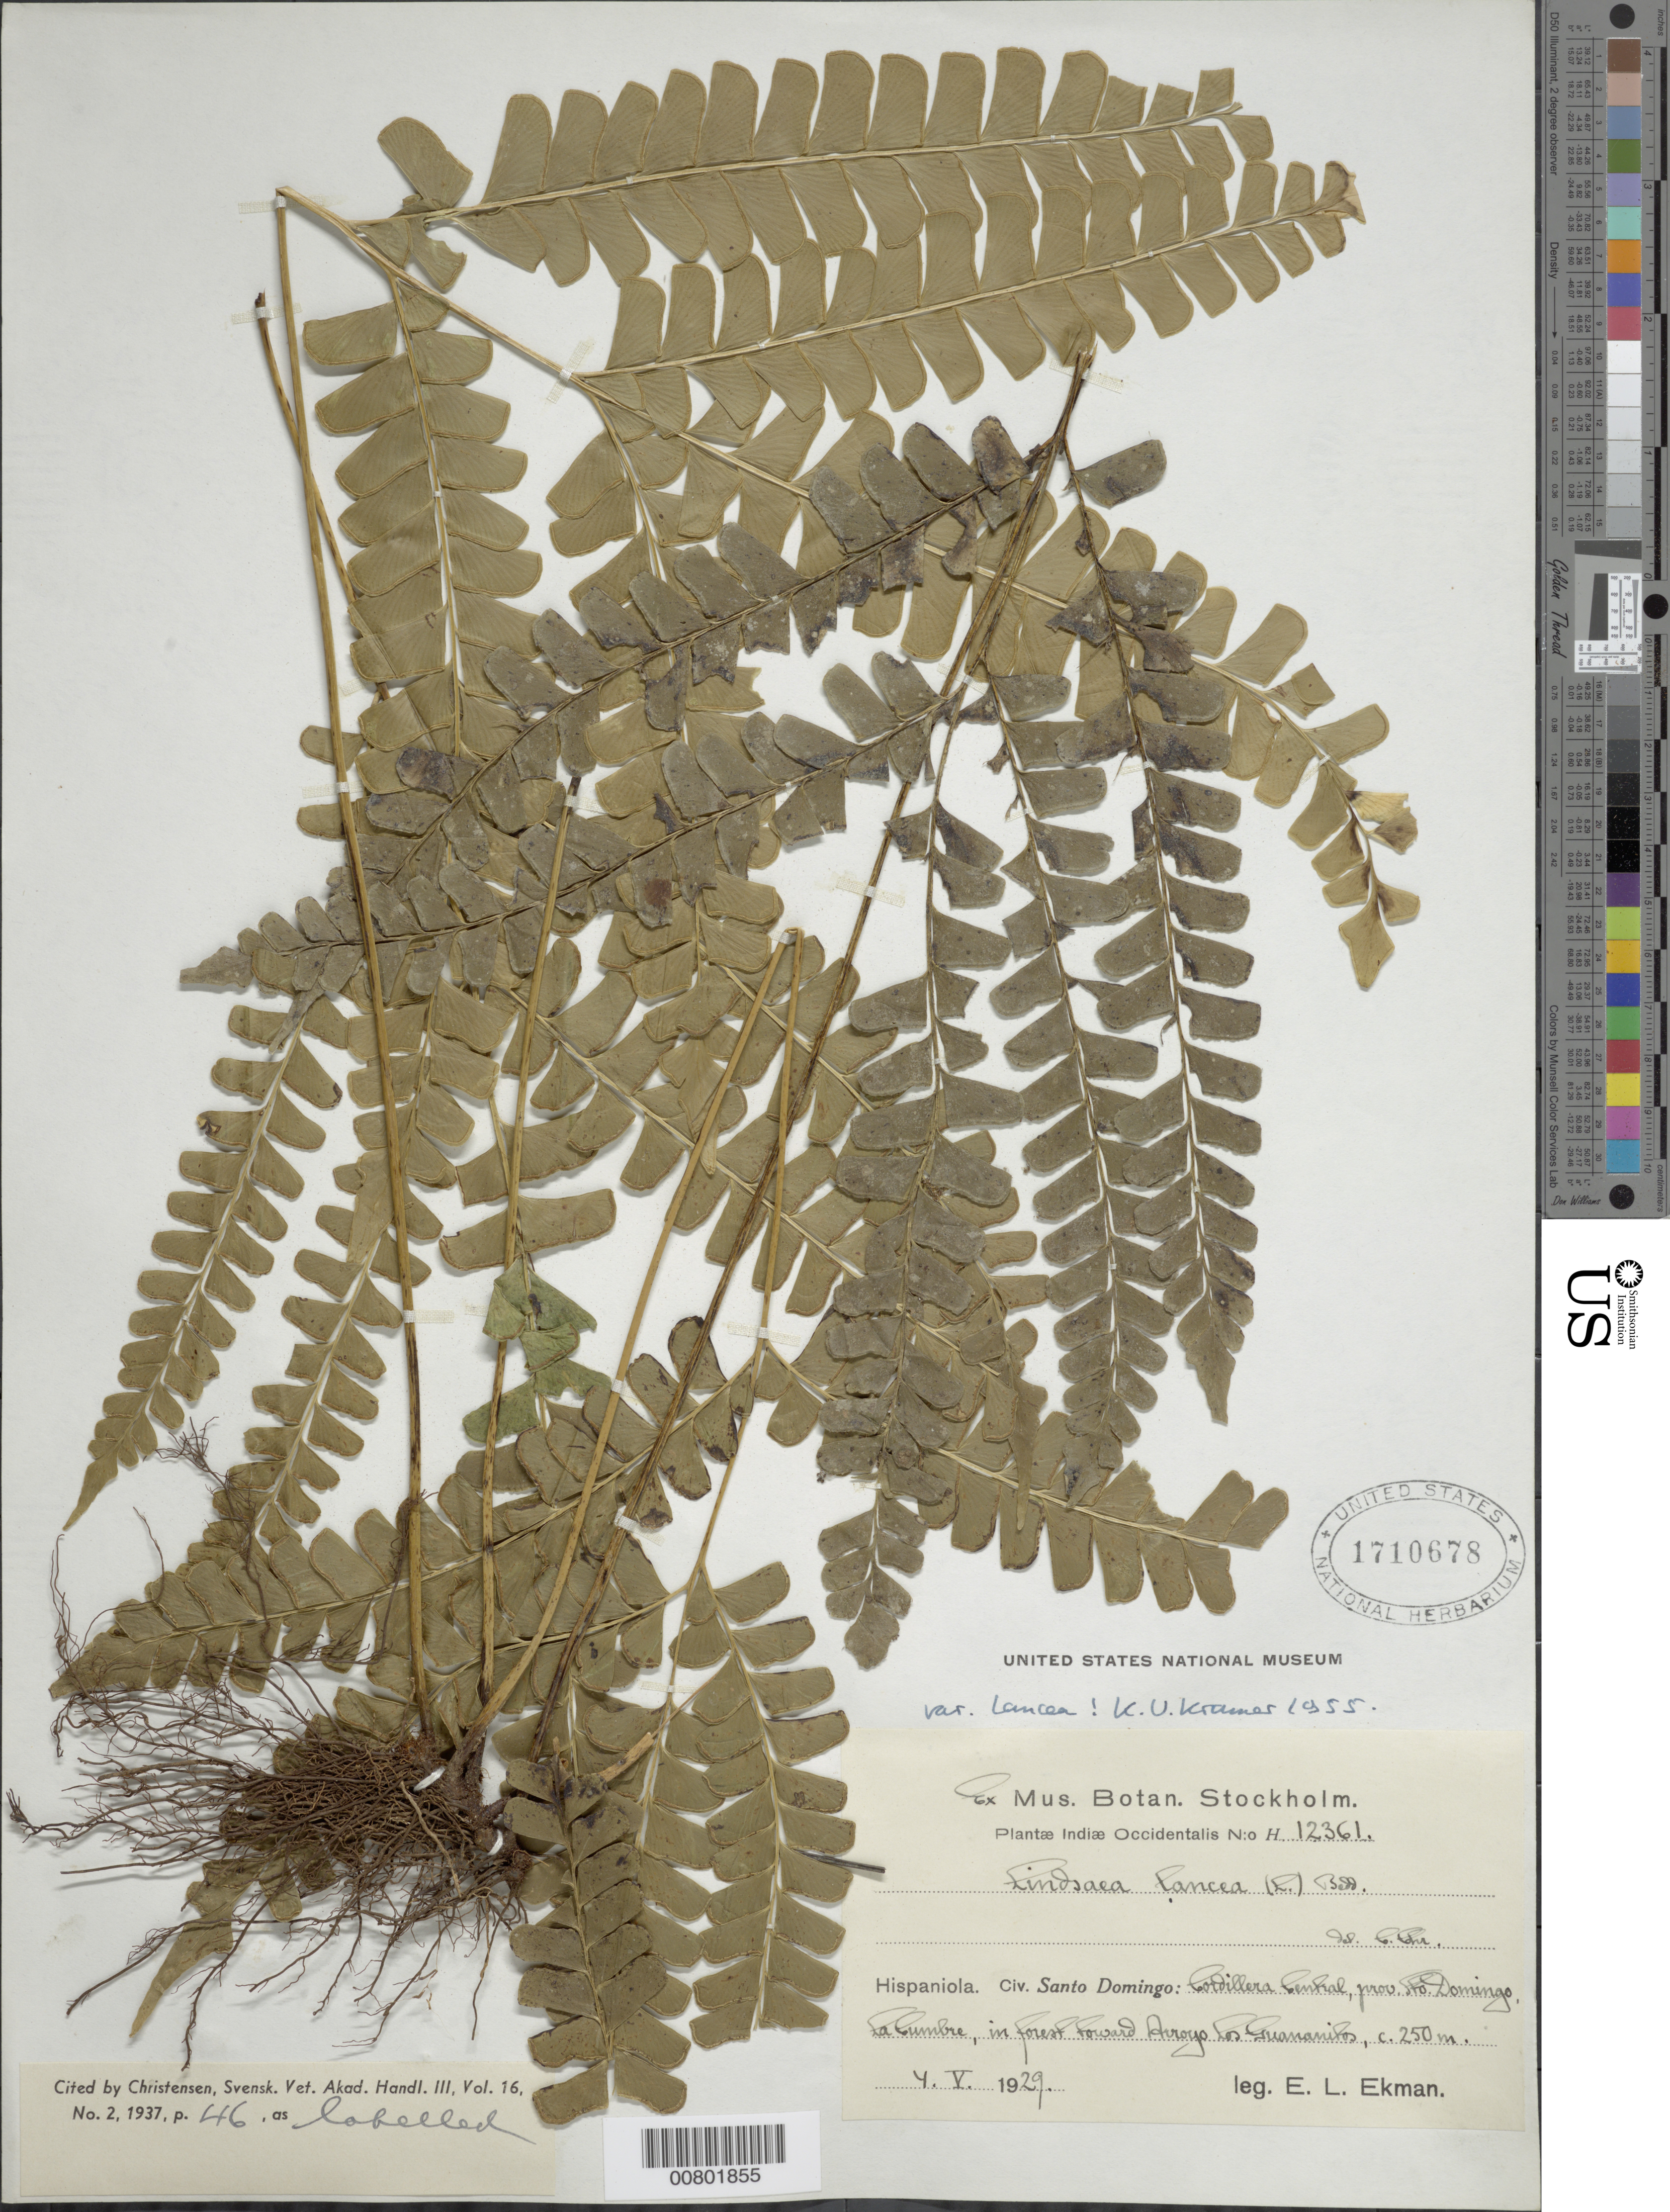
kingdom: Plantae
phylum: Tracheophyta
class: Polypodiopsida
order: Polypodiales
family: Lindsaeaceae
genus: Lindsaea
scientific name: Lindsaea lancea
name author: (L.) Bedd.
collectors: E. L. Ekman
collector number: H 12361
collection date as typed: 04 May 1929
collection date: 1929-05-04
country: Dominican Republic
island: Hispaniola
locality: Prov. Santo Domingo, Cordillera Central, La Cumbre, toward Arroyo Los Guananitos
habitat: Forest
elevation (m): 250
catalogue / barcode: US 1710678